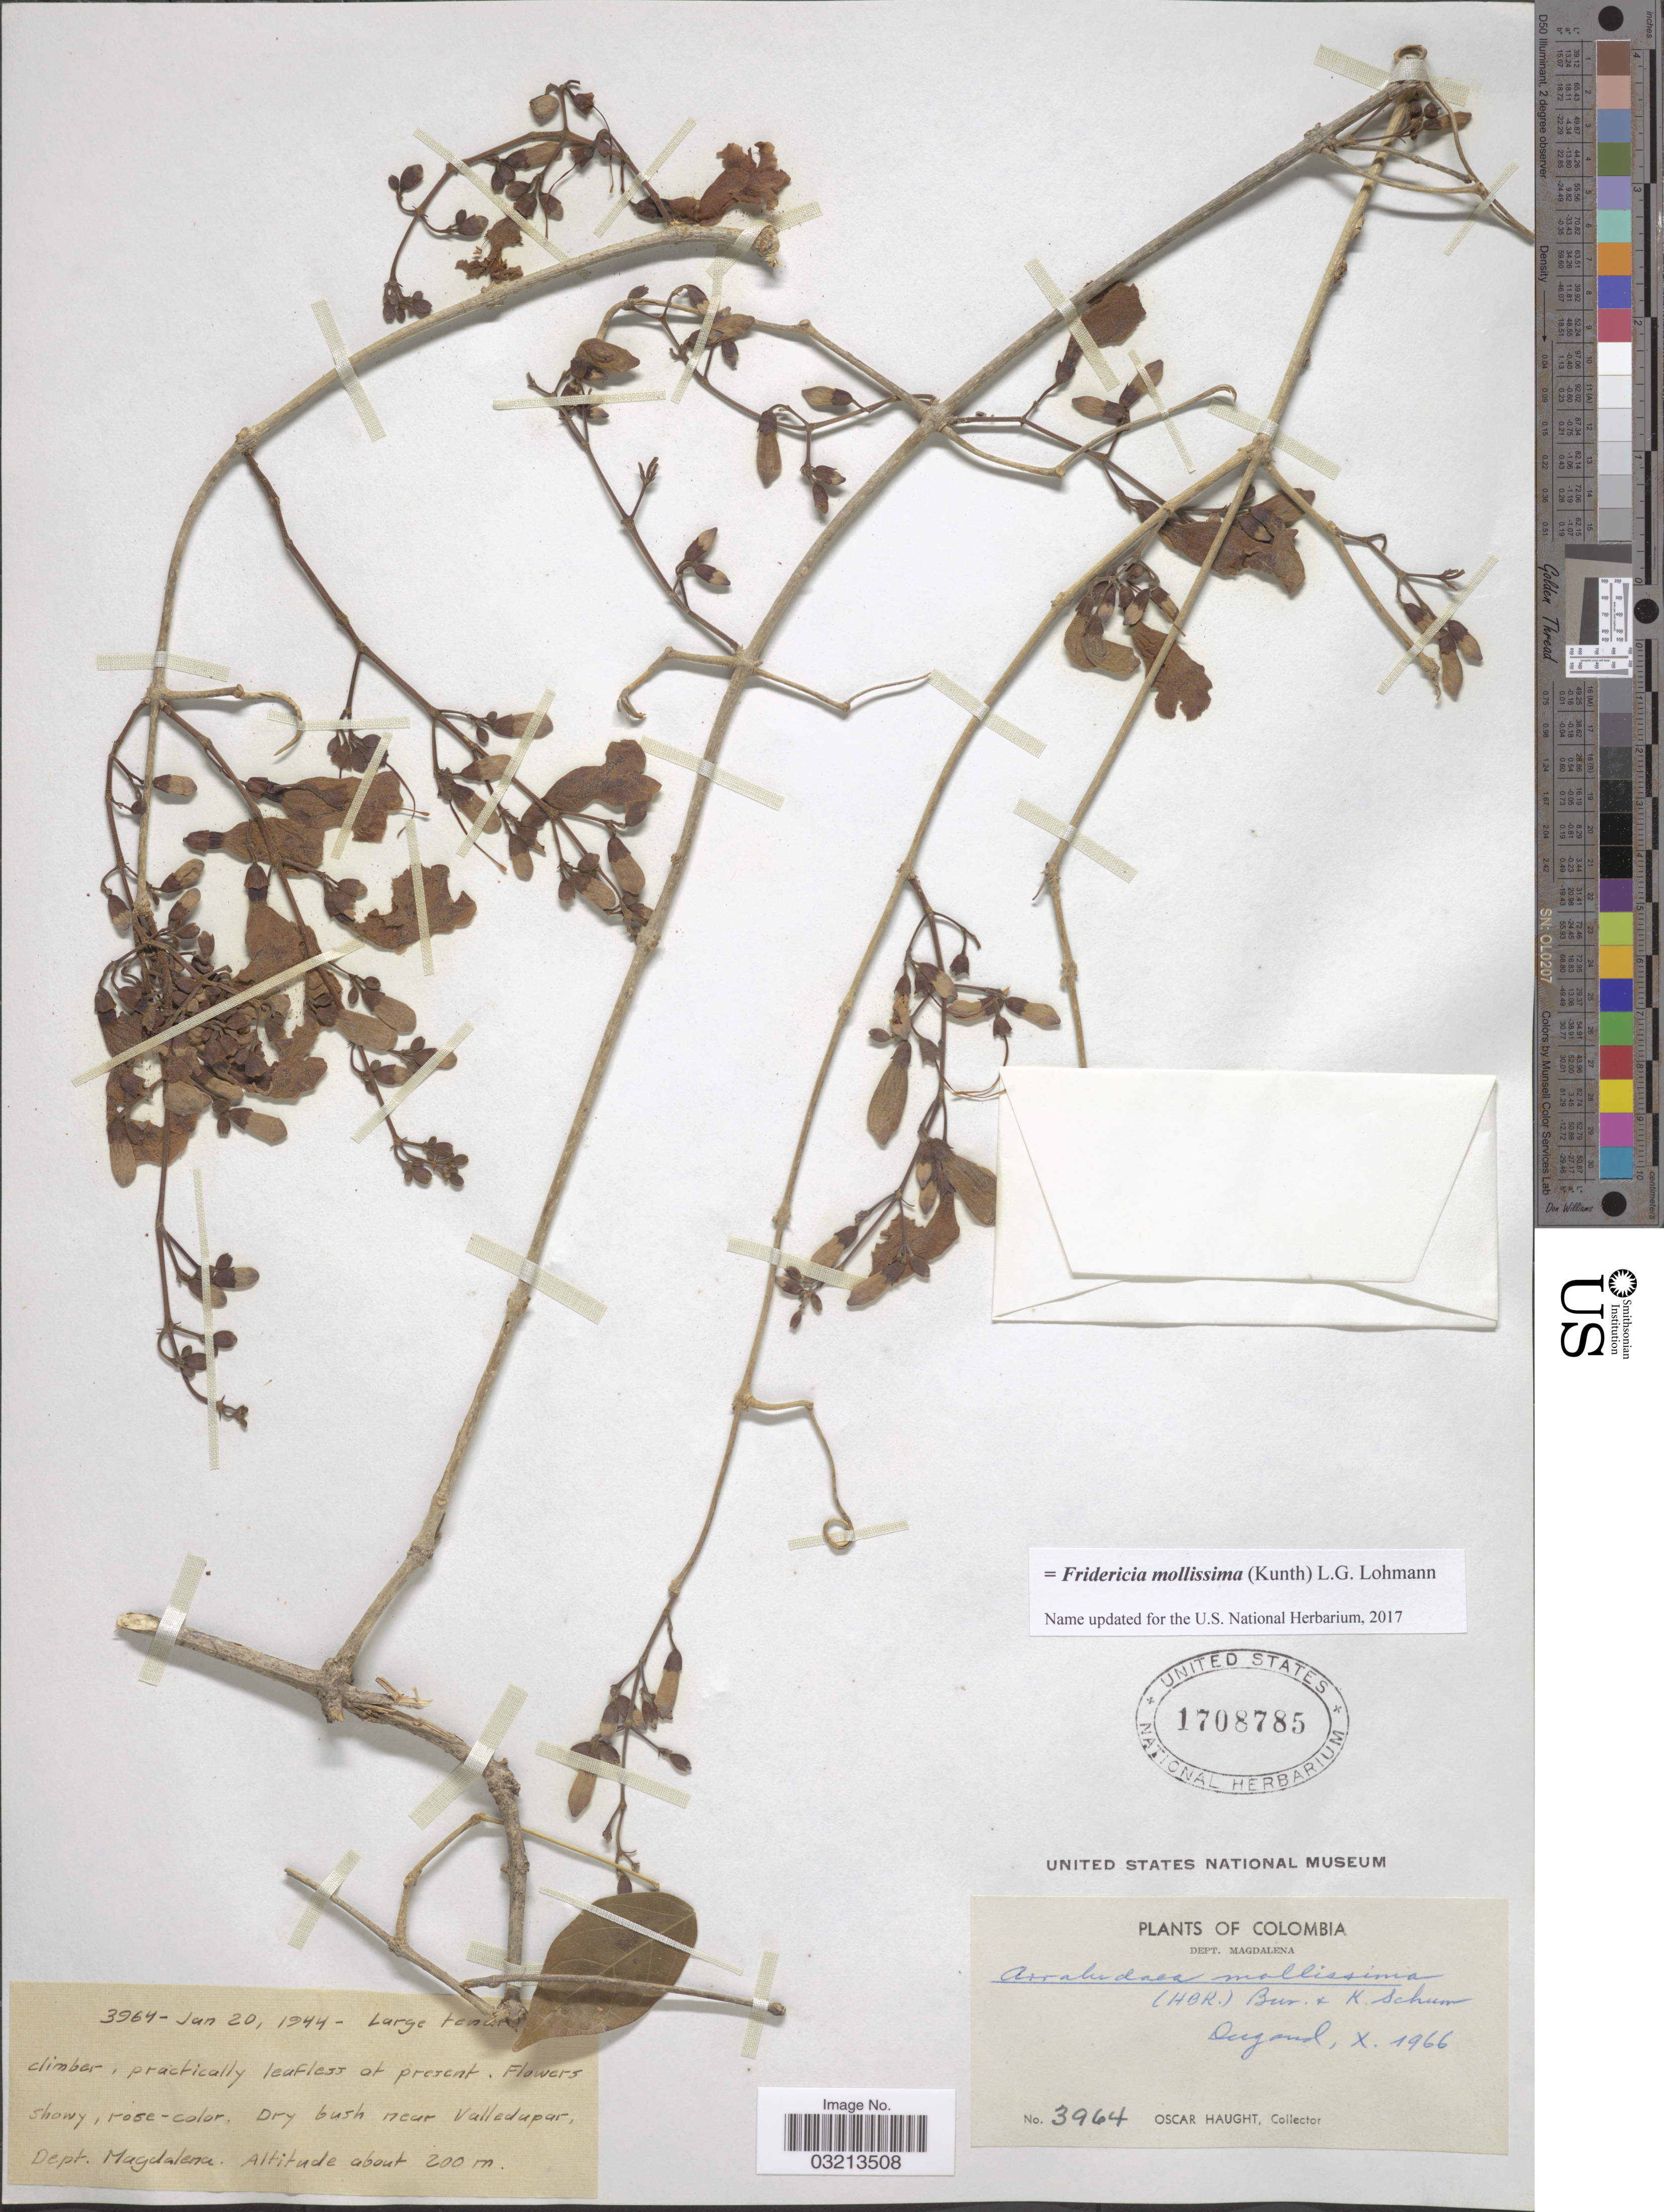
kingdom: Plantae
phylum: Tracheophyta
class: Magnoliopsida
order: Lamiales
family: Bignoniaceae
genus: Fridericia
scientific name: Fridericia mollissima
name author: (Kunth) L.G. Lohmann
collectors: O. L. Haught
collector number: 3964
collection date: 1944-01-20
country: Colombia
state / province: Magdalena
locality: Dry bush near Valledupar, Dept. Magdalena.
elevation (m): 200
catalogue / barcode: US 1708785